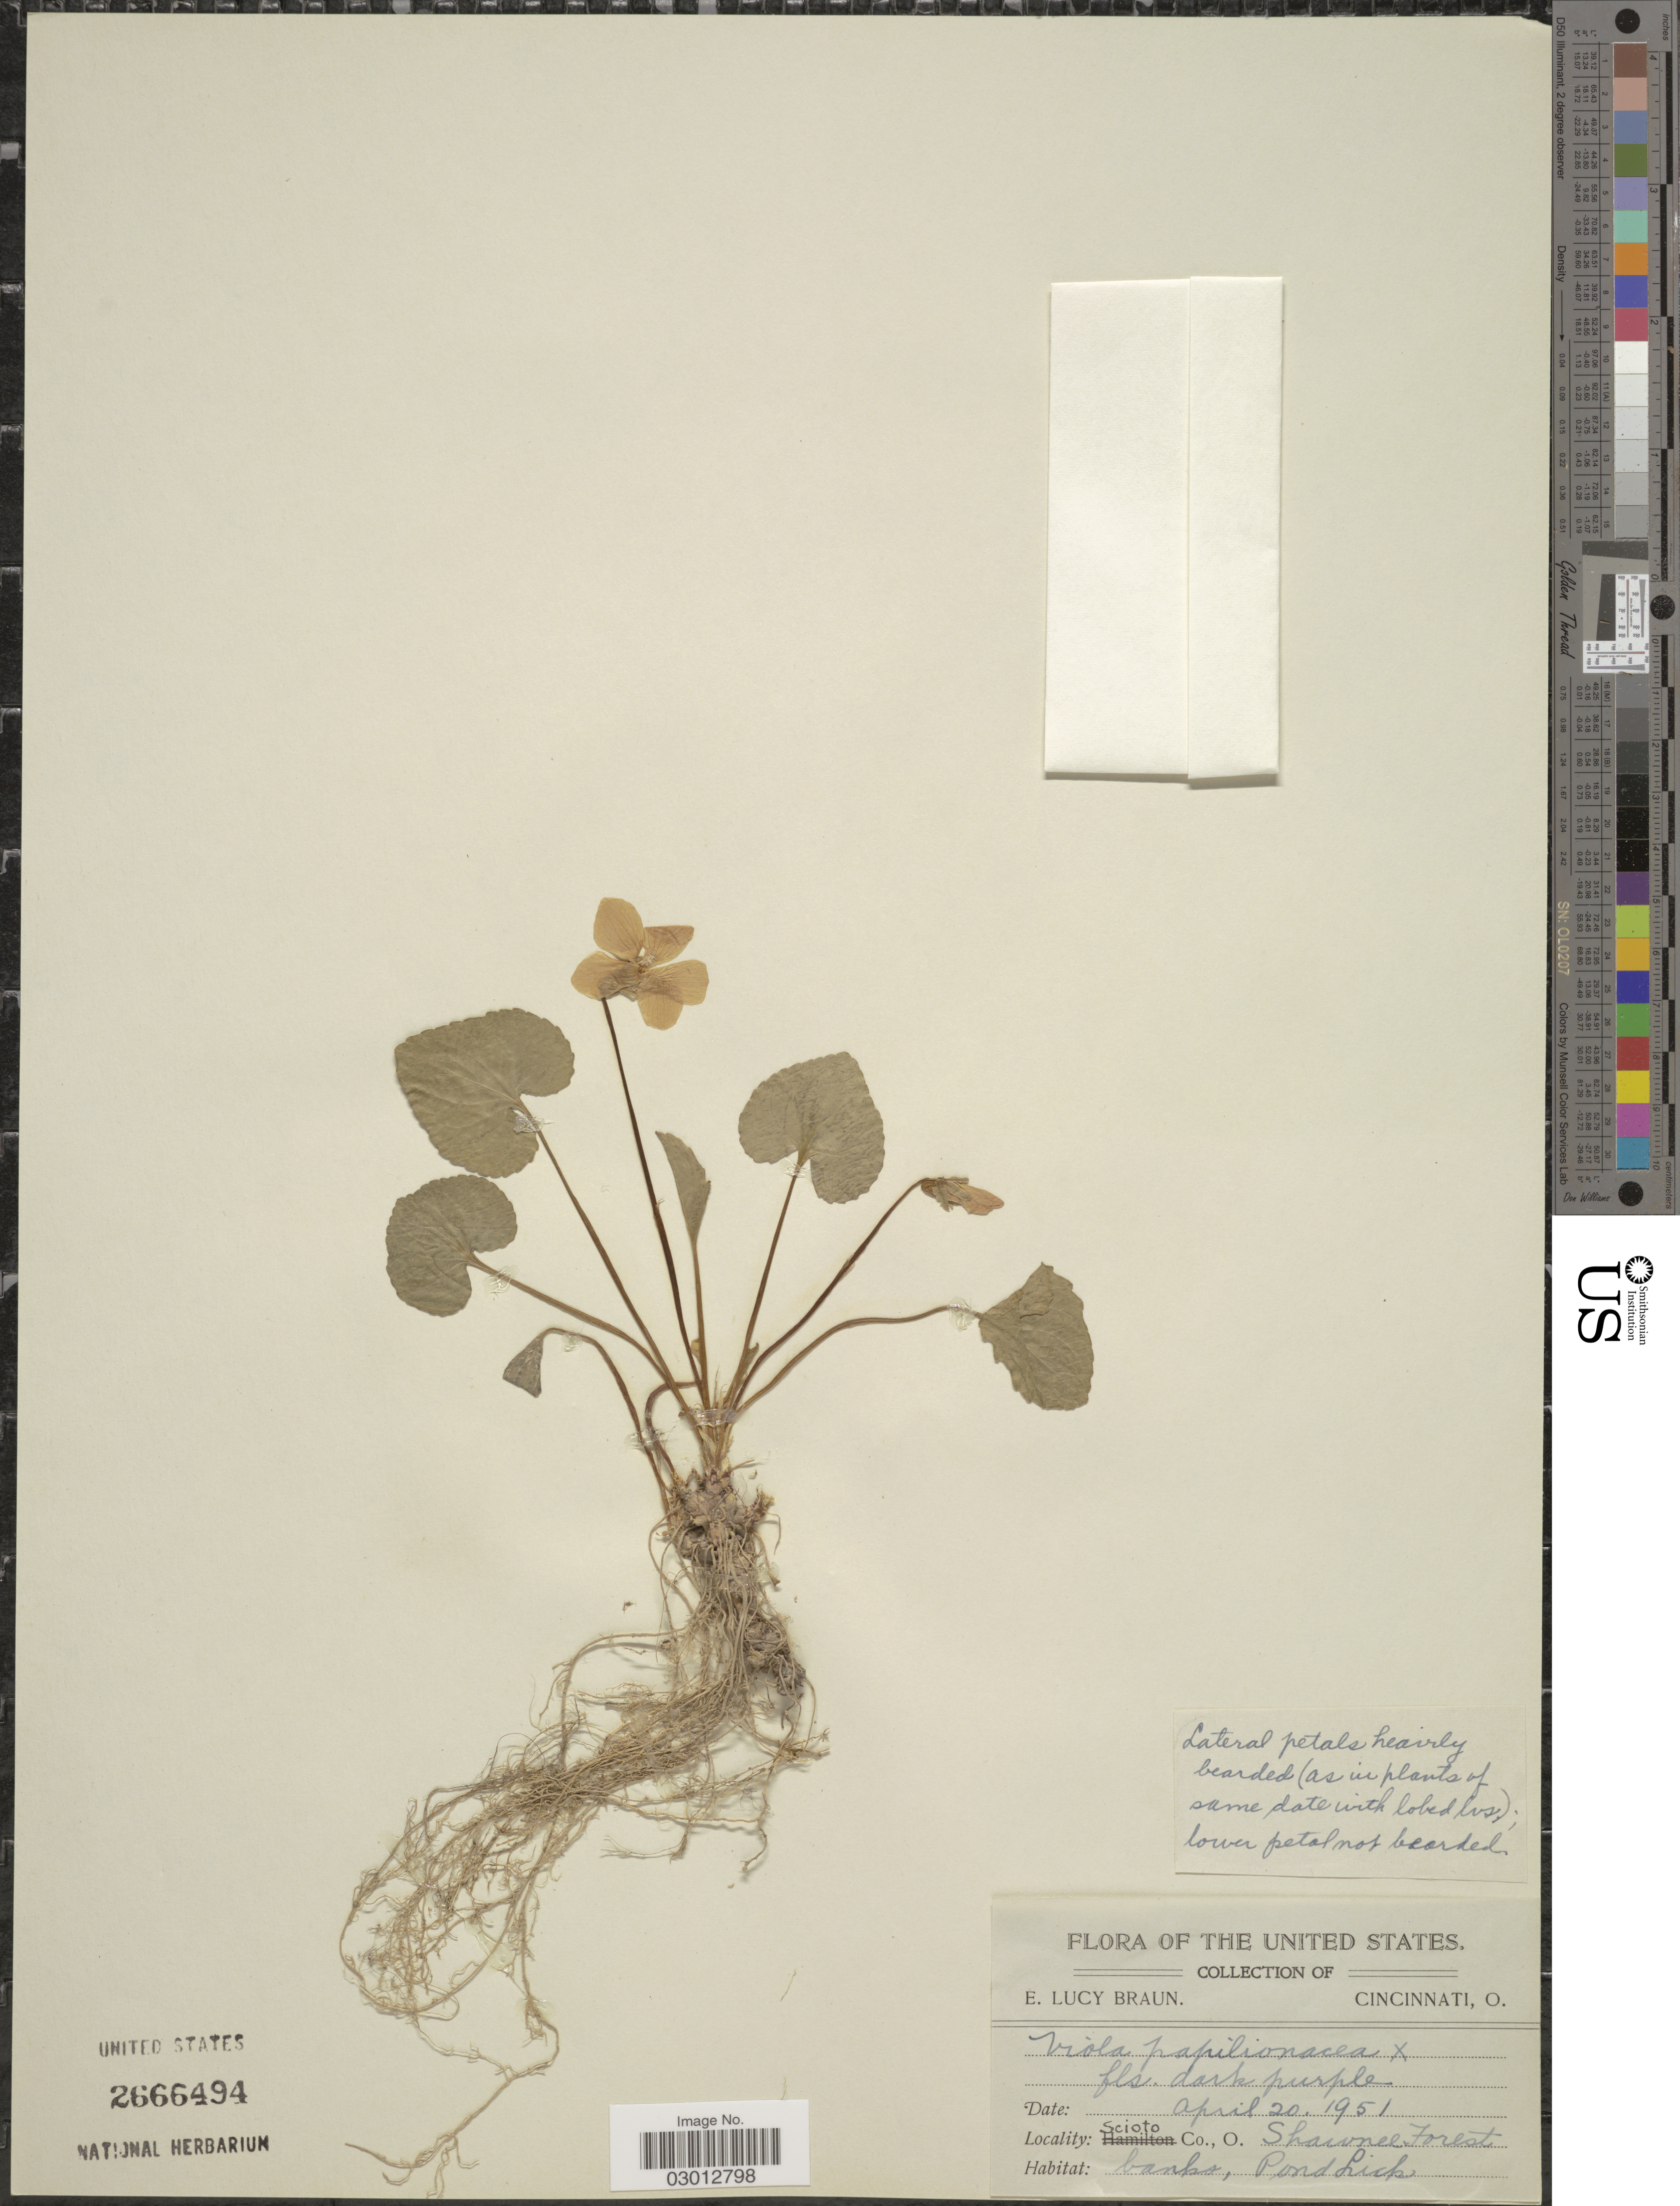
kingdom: Plantae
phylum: Tracheophyta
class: Magnoliopsida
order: Malpighiales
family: Violaceae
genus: Viola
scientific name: Viola papilionacea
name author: Pursh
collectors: E. L. Braun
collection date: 1951-04-20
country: United States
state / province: Ohio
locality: Scioto Co., O. Shawnee Forest.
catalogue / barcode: US 2666494